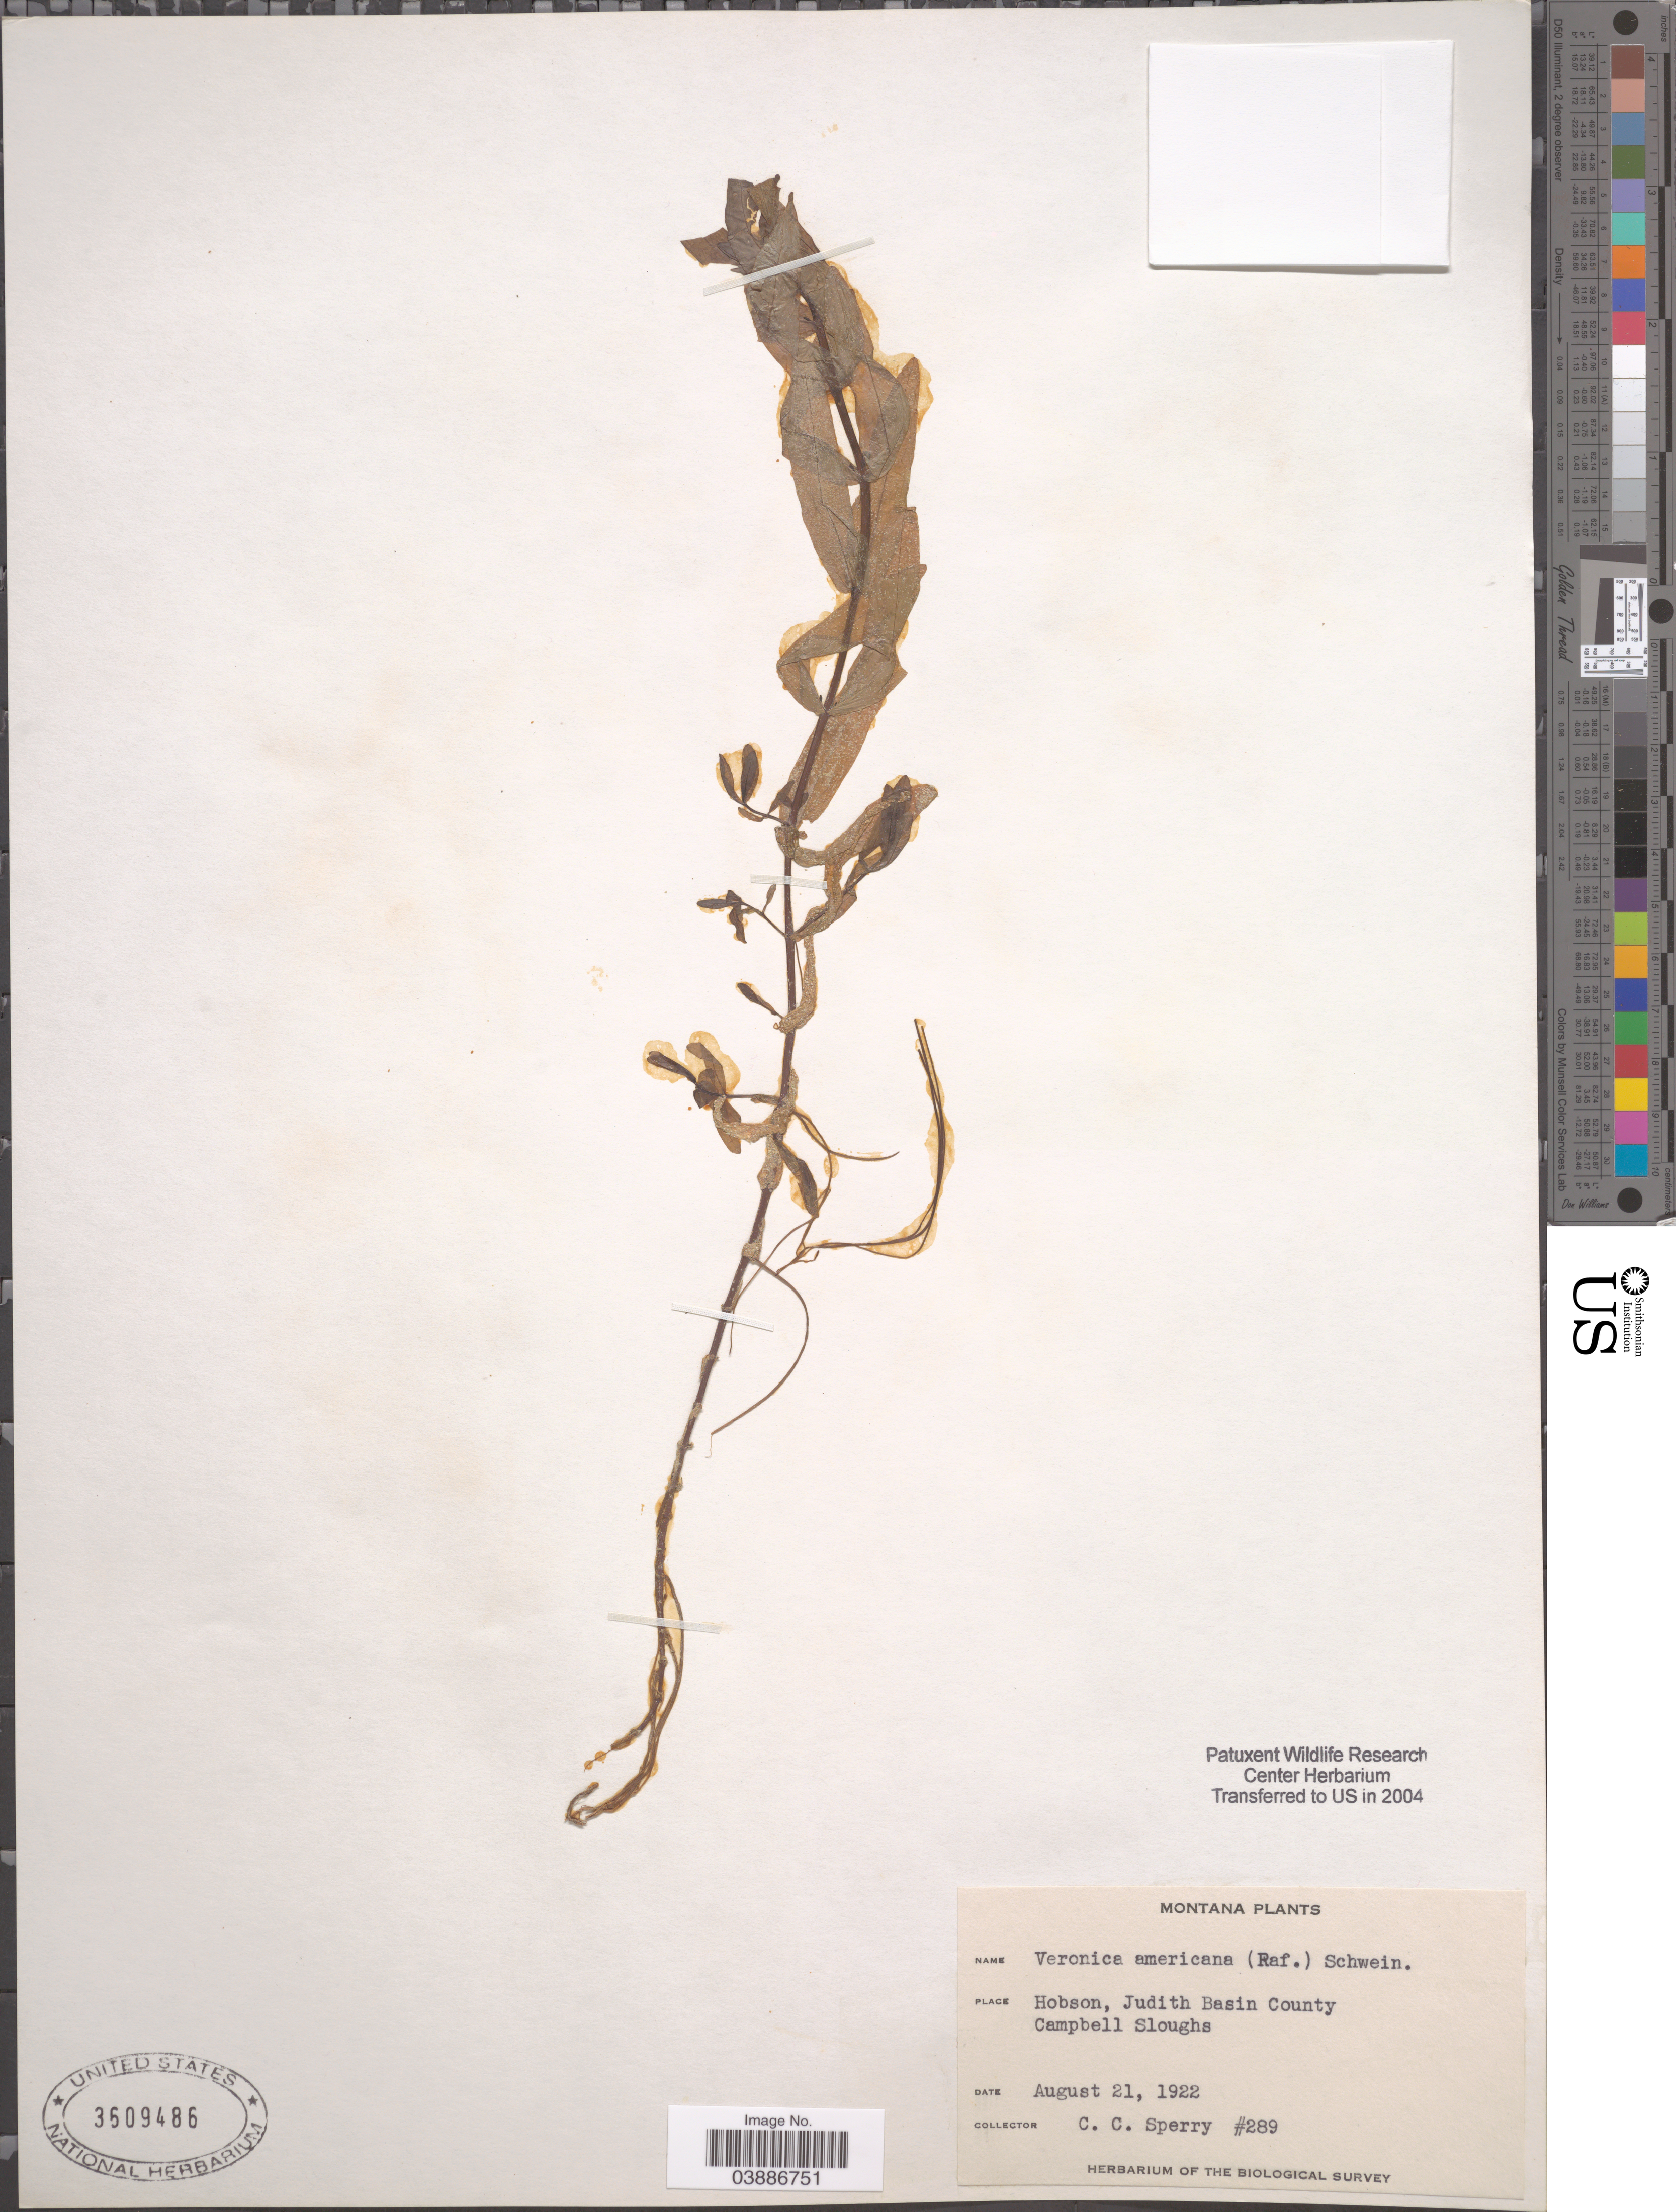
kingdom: Plantae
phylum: Tracheophyta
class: Magnoliopsida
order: Lamiales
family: Plantaginaceae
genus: Veronica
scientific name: Veronica americana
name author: Schwein. ex Benth.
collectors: C. C. Sperry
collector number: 289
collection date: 1922-08-21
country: United States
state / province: Montana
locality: Hobson, Judith Basin County. Campbell Sloughs.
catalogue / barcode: US 3609486